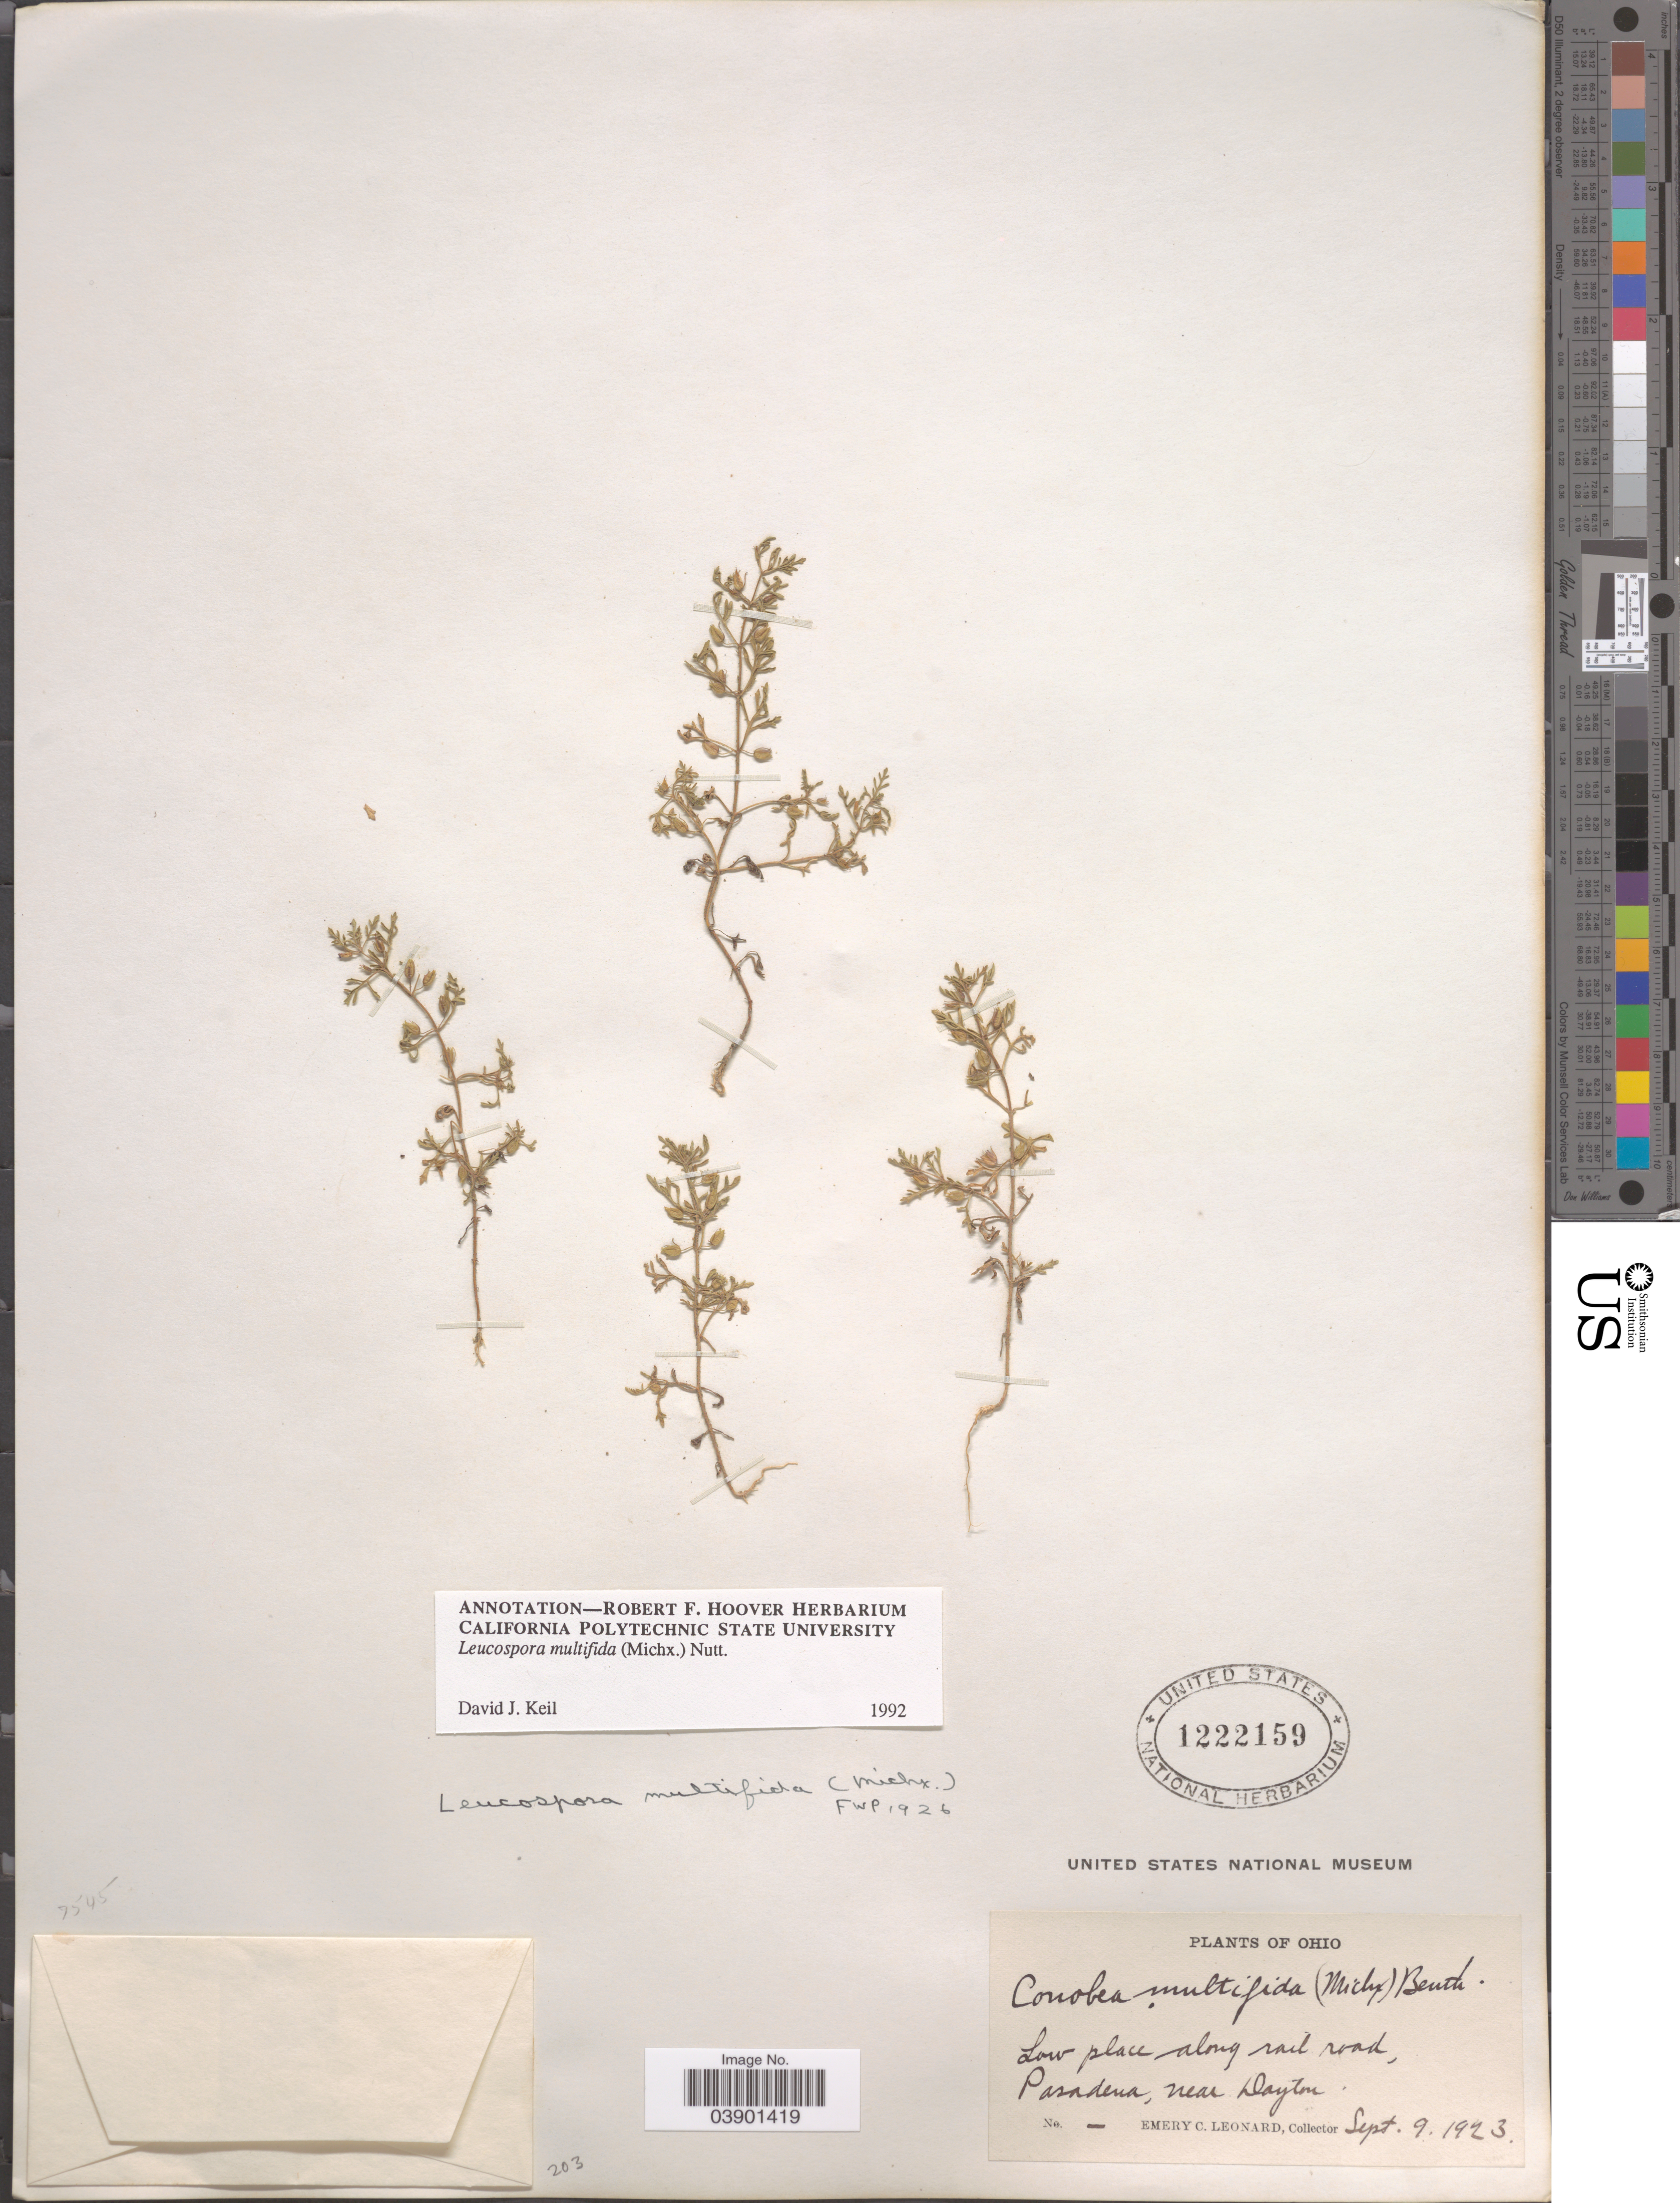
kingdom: Plantae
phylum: Tracheophyta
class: Magnoliopsida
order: Lamiales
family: Plantaginaceae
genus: Leucospora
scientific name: Leucospora multifida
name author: (Michx.) Nutt.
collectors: E. C. Leonard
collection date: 1923-09-09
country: United States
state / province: Ohio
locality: Pasadena, near Dayton.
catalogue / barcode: US 1222159